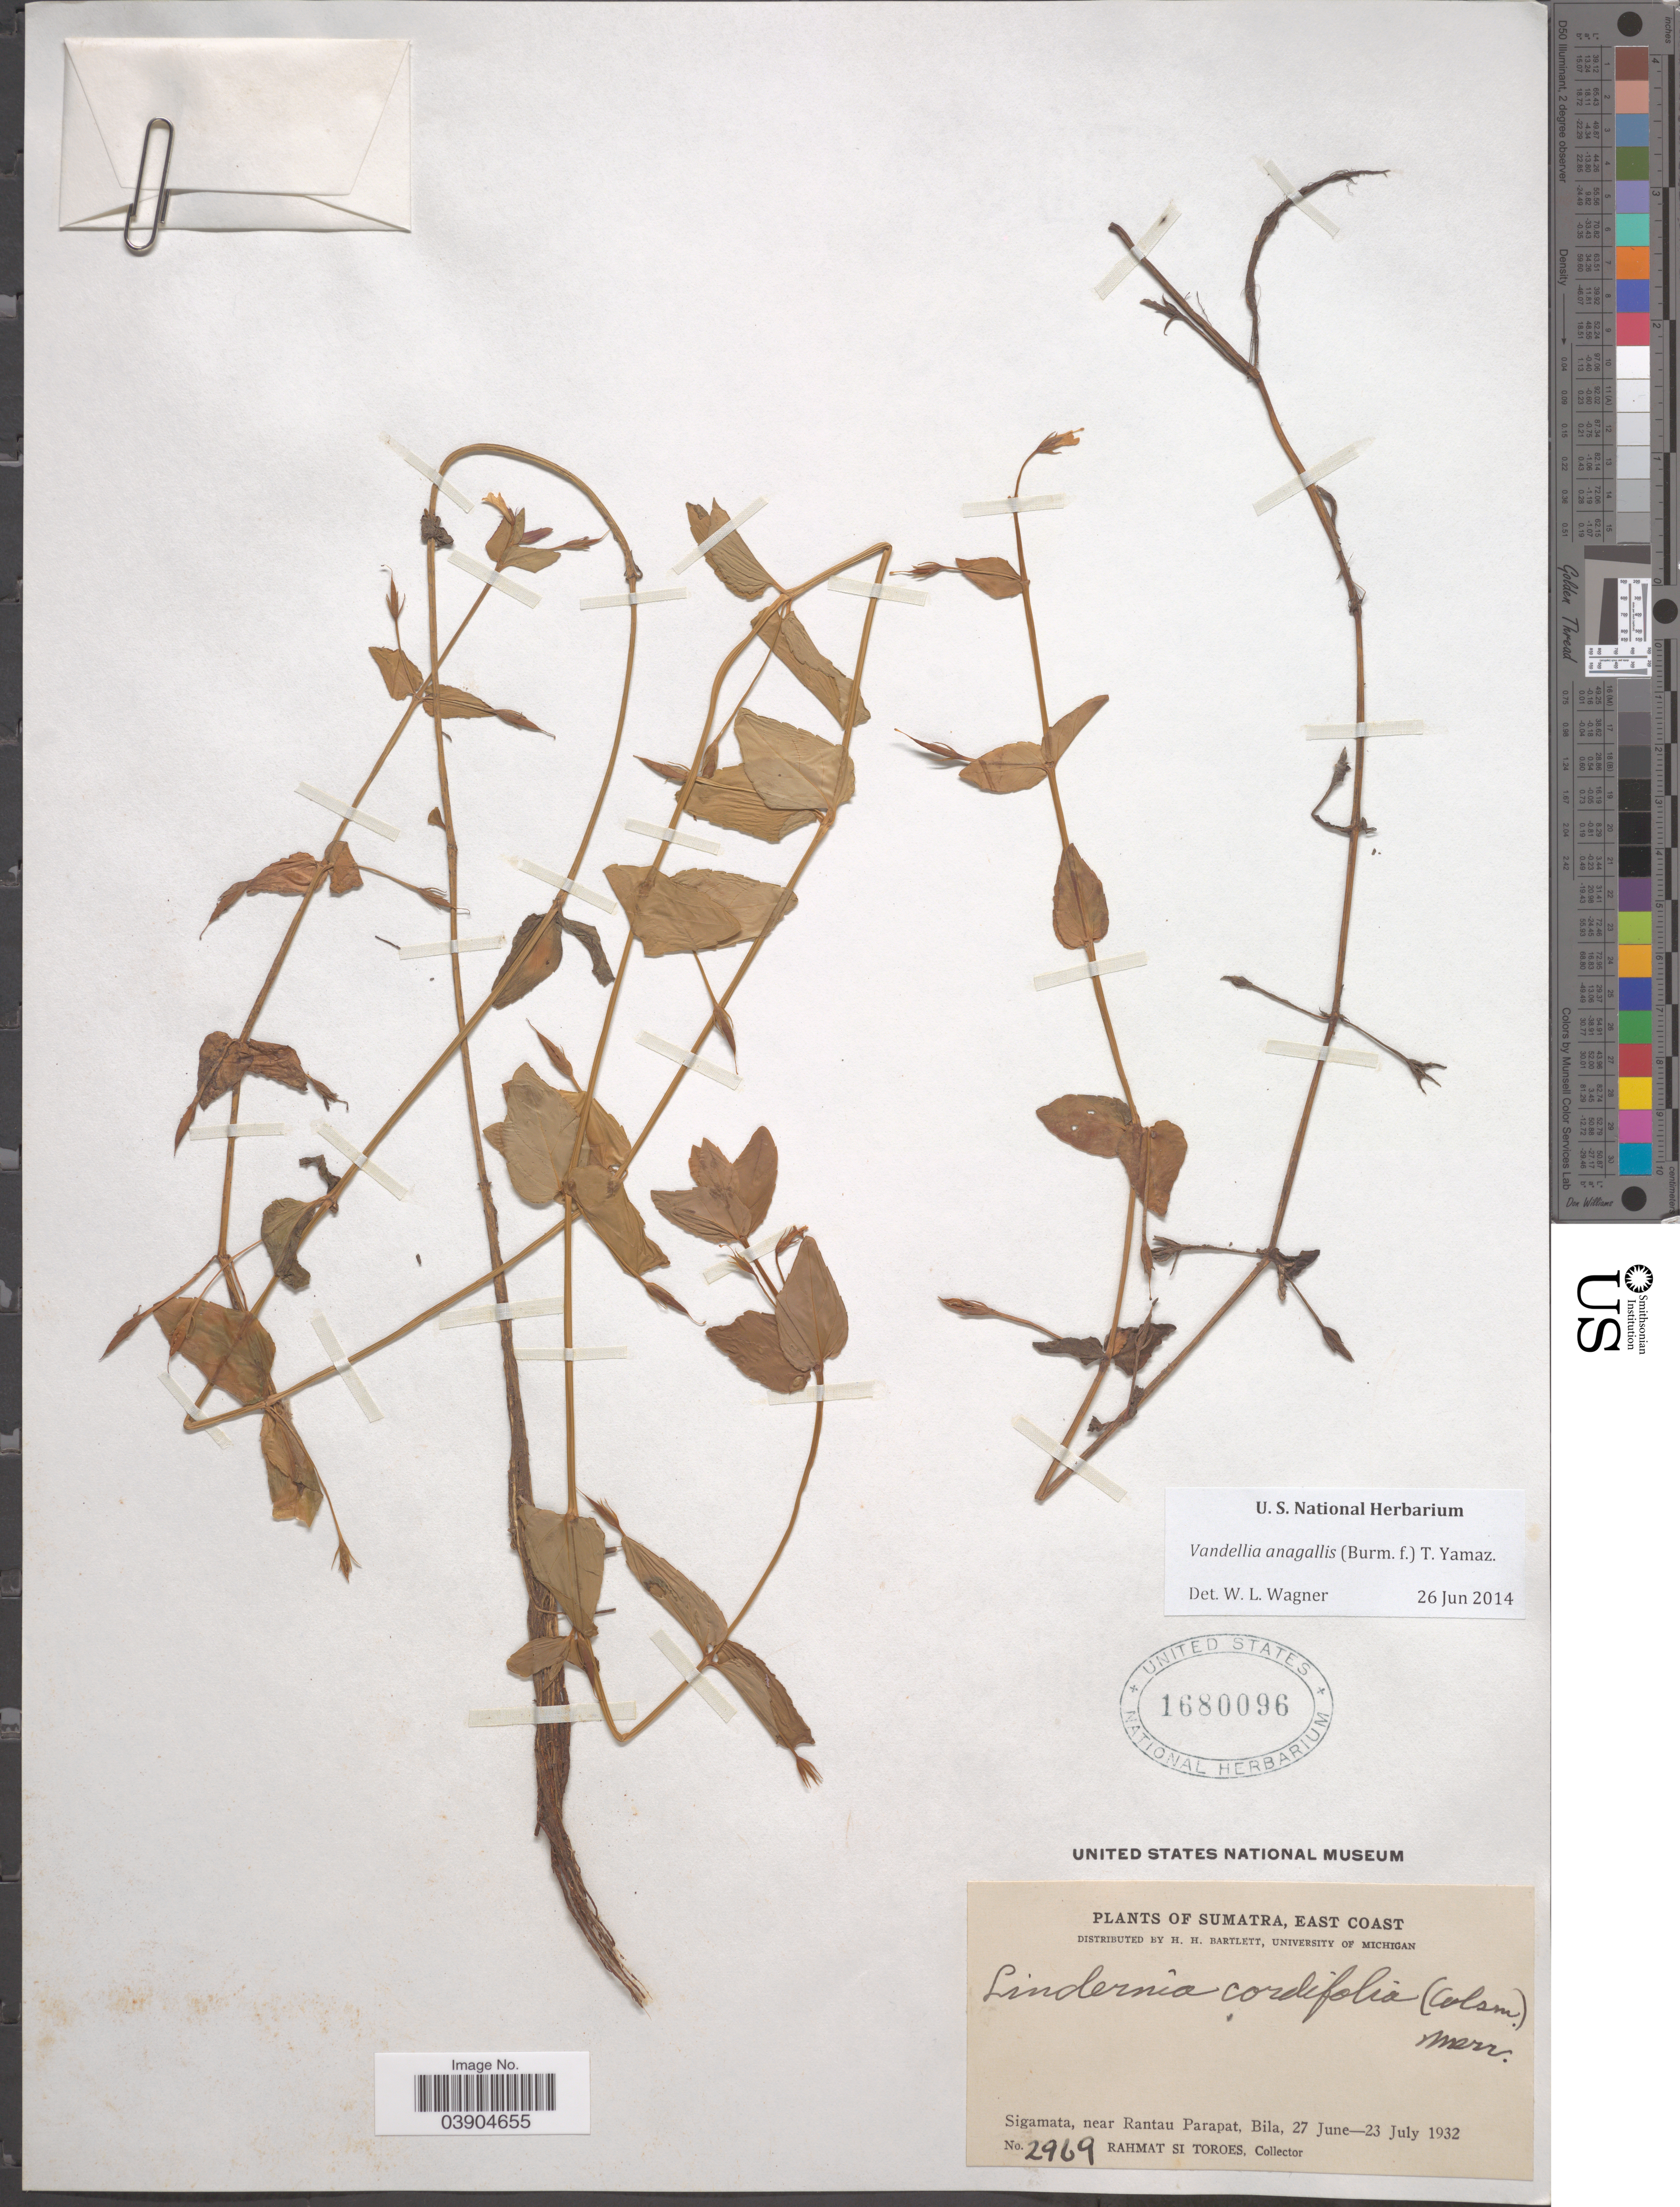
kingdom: Plantae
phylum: Tracheophyta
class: Magnoliopsida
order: Lamiales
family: Linderniaceae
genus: Lindernia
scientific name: Lindernia anagallis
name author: (Burm. f.) Pennell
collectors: Rahmat Si Boeea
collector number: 2969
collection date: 1932-06-27/1932-07-23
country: Indonesia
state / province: Sumatra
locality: East Coast. Sigamata, near Rantau Parapat, Bila.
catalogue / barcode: US 1680096